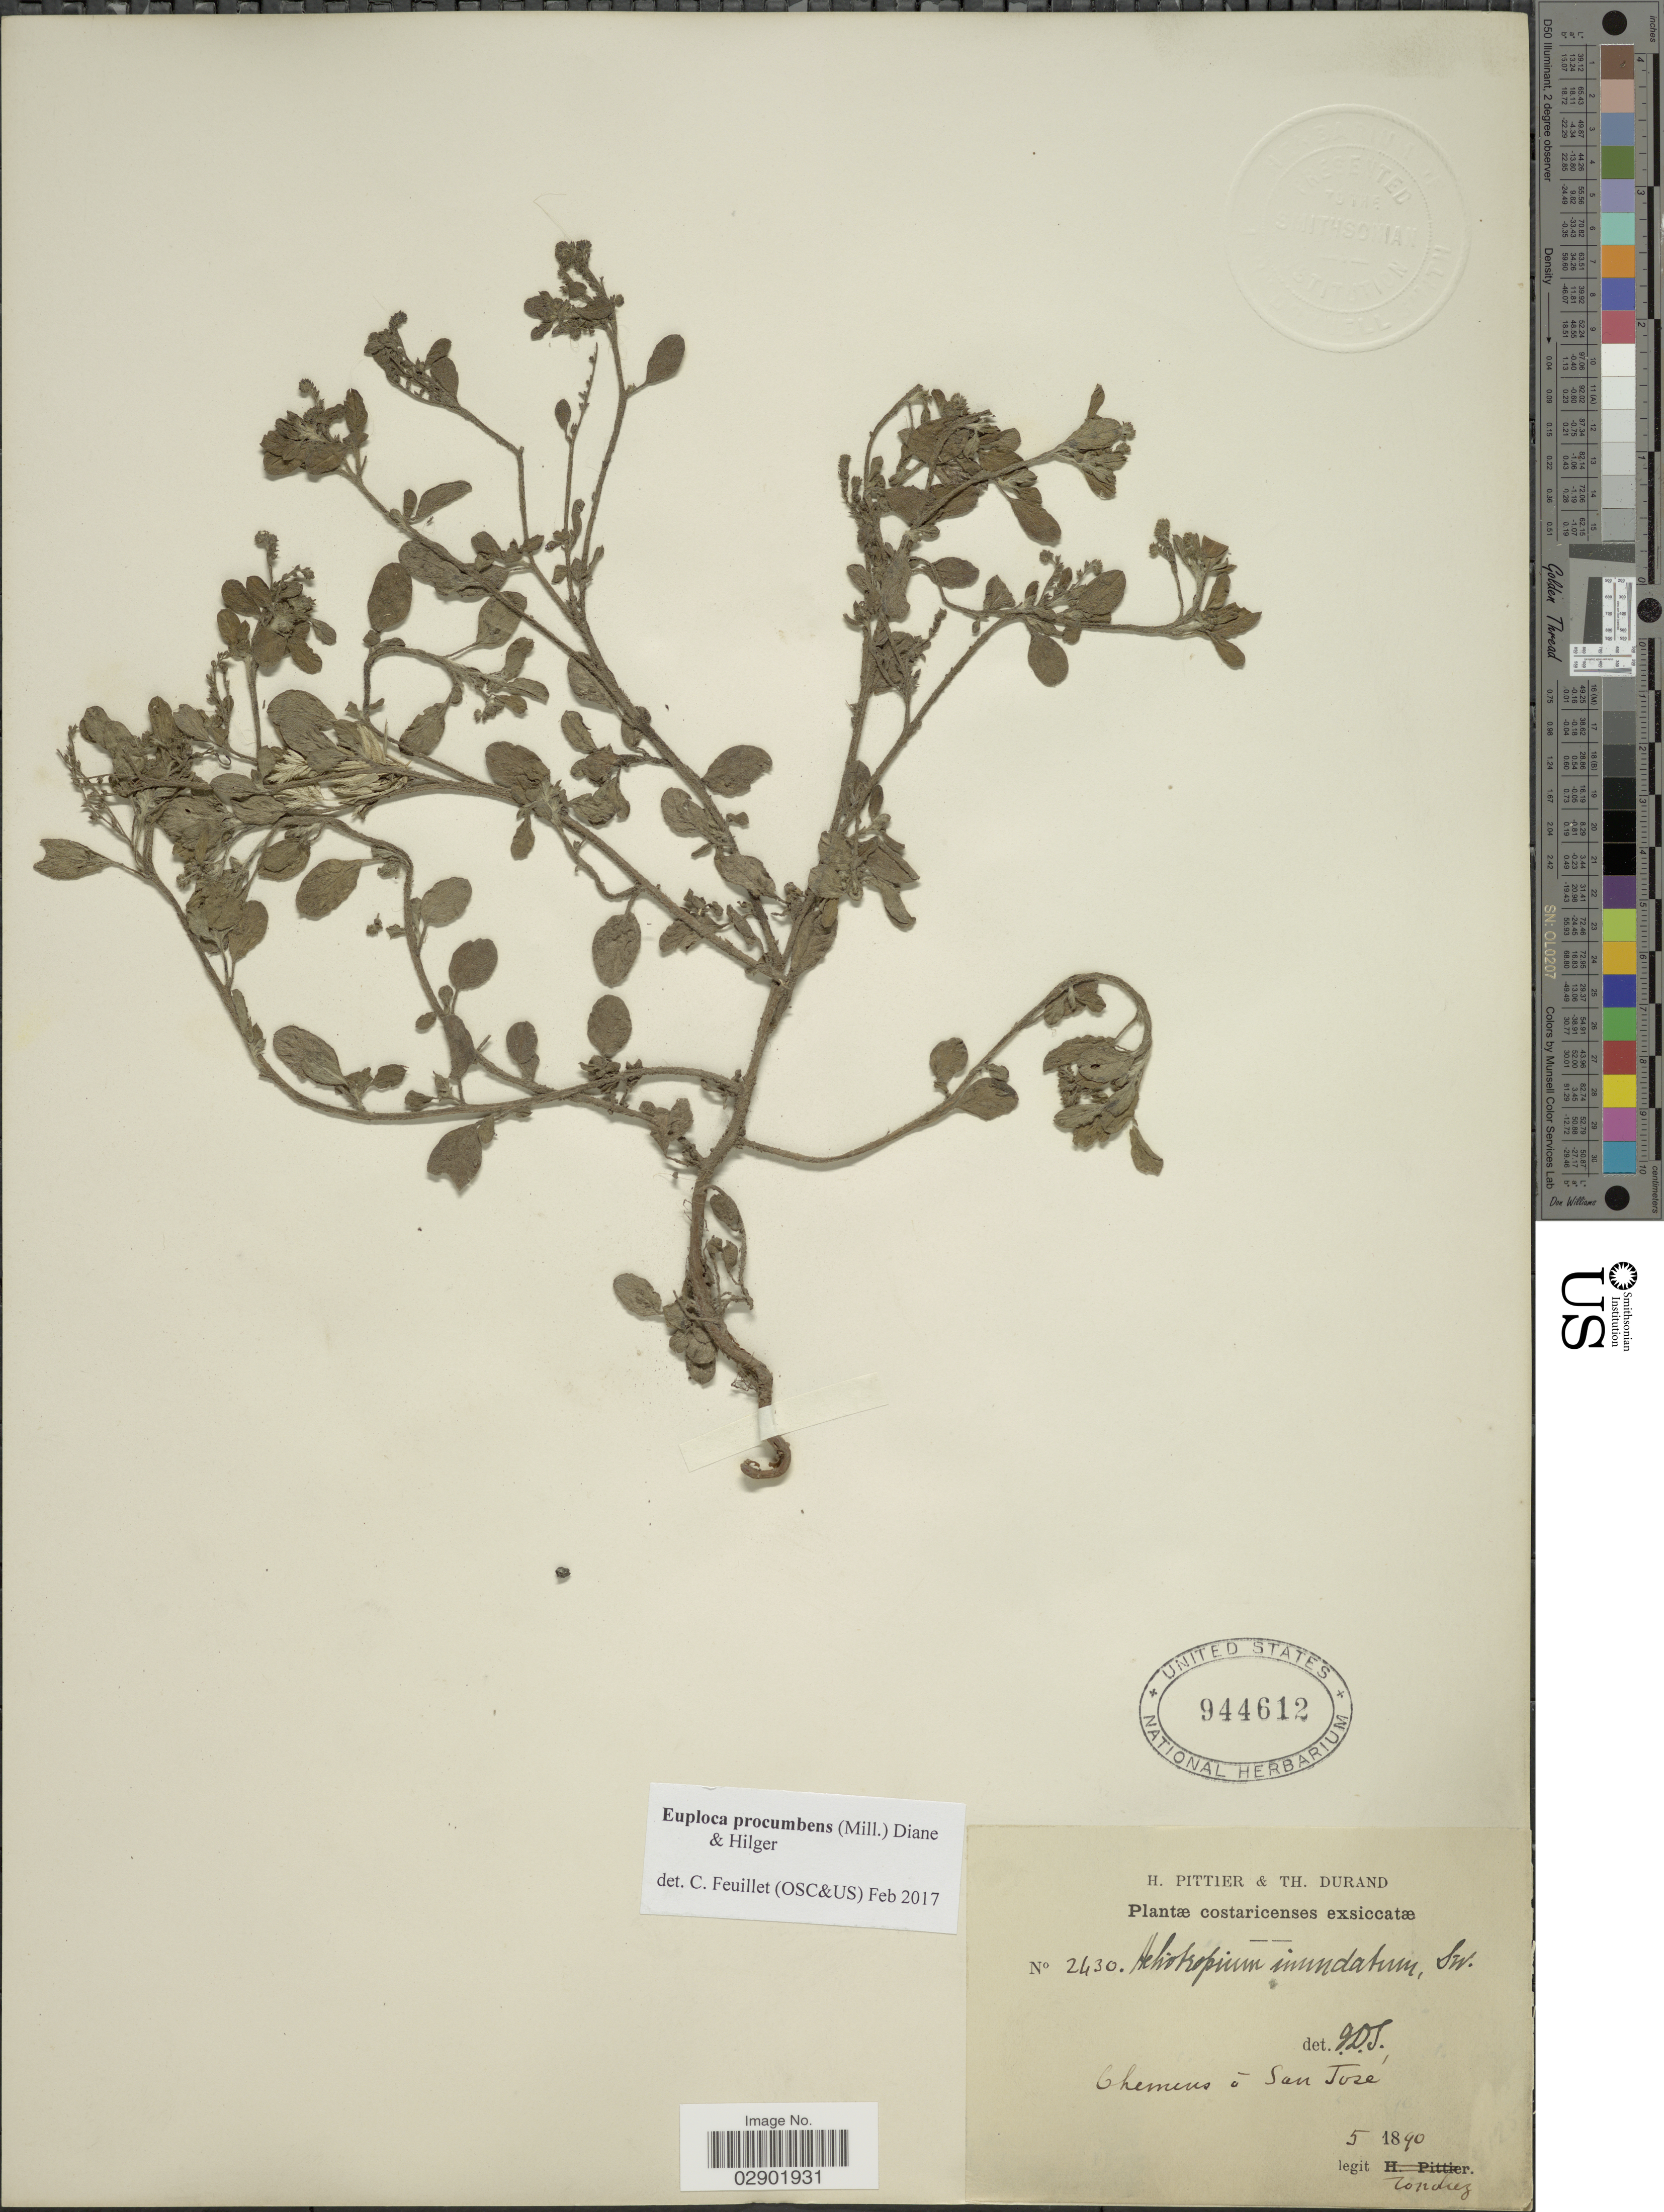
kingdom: Plantae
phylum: Tracheophyta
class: Magnoliopsida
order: Boraginales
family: Heliotropiaceae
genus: Euploca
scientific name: Euploca procumbens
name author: (Mill.) Diane & Hilger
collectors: Tonduz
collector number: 2430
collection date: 1890-05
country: Costa Rica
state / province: San José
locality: Chemens á San José.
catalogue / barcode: US 944612